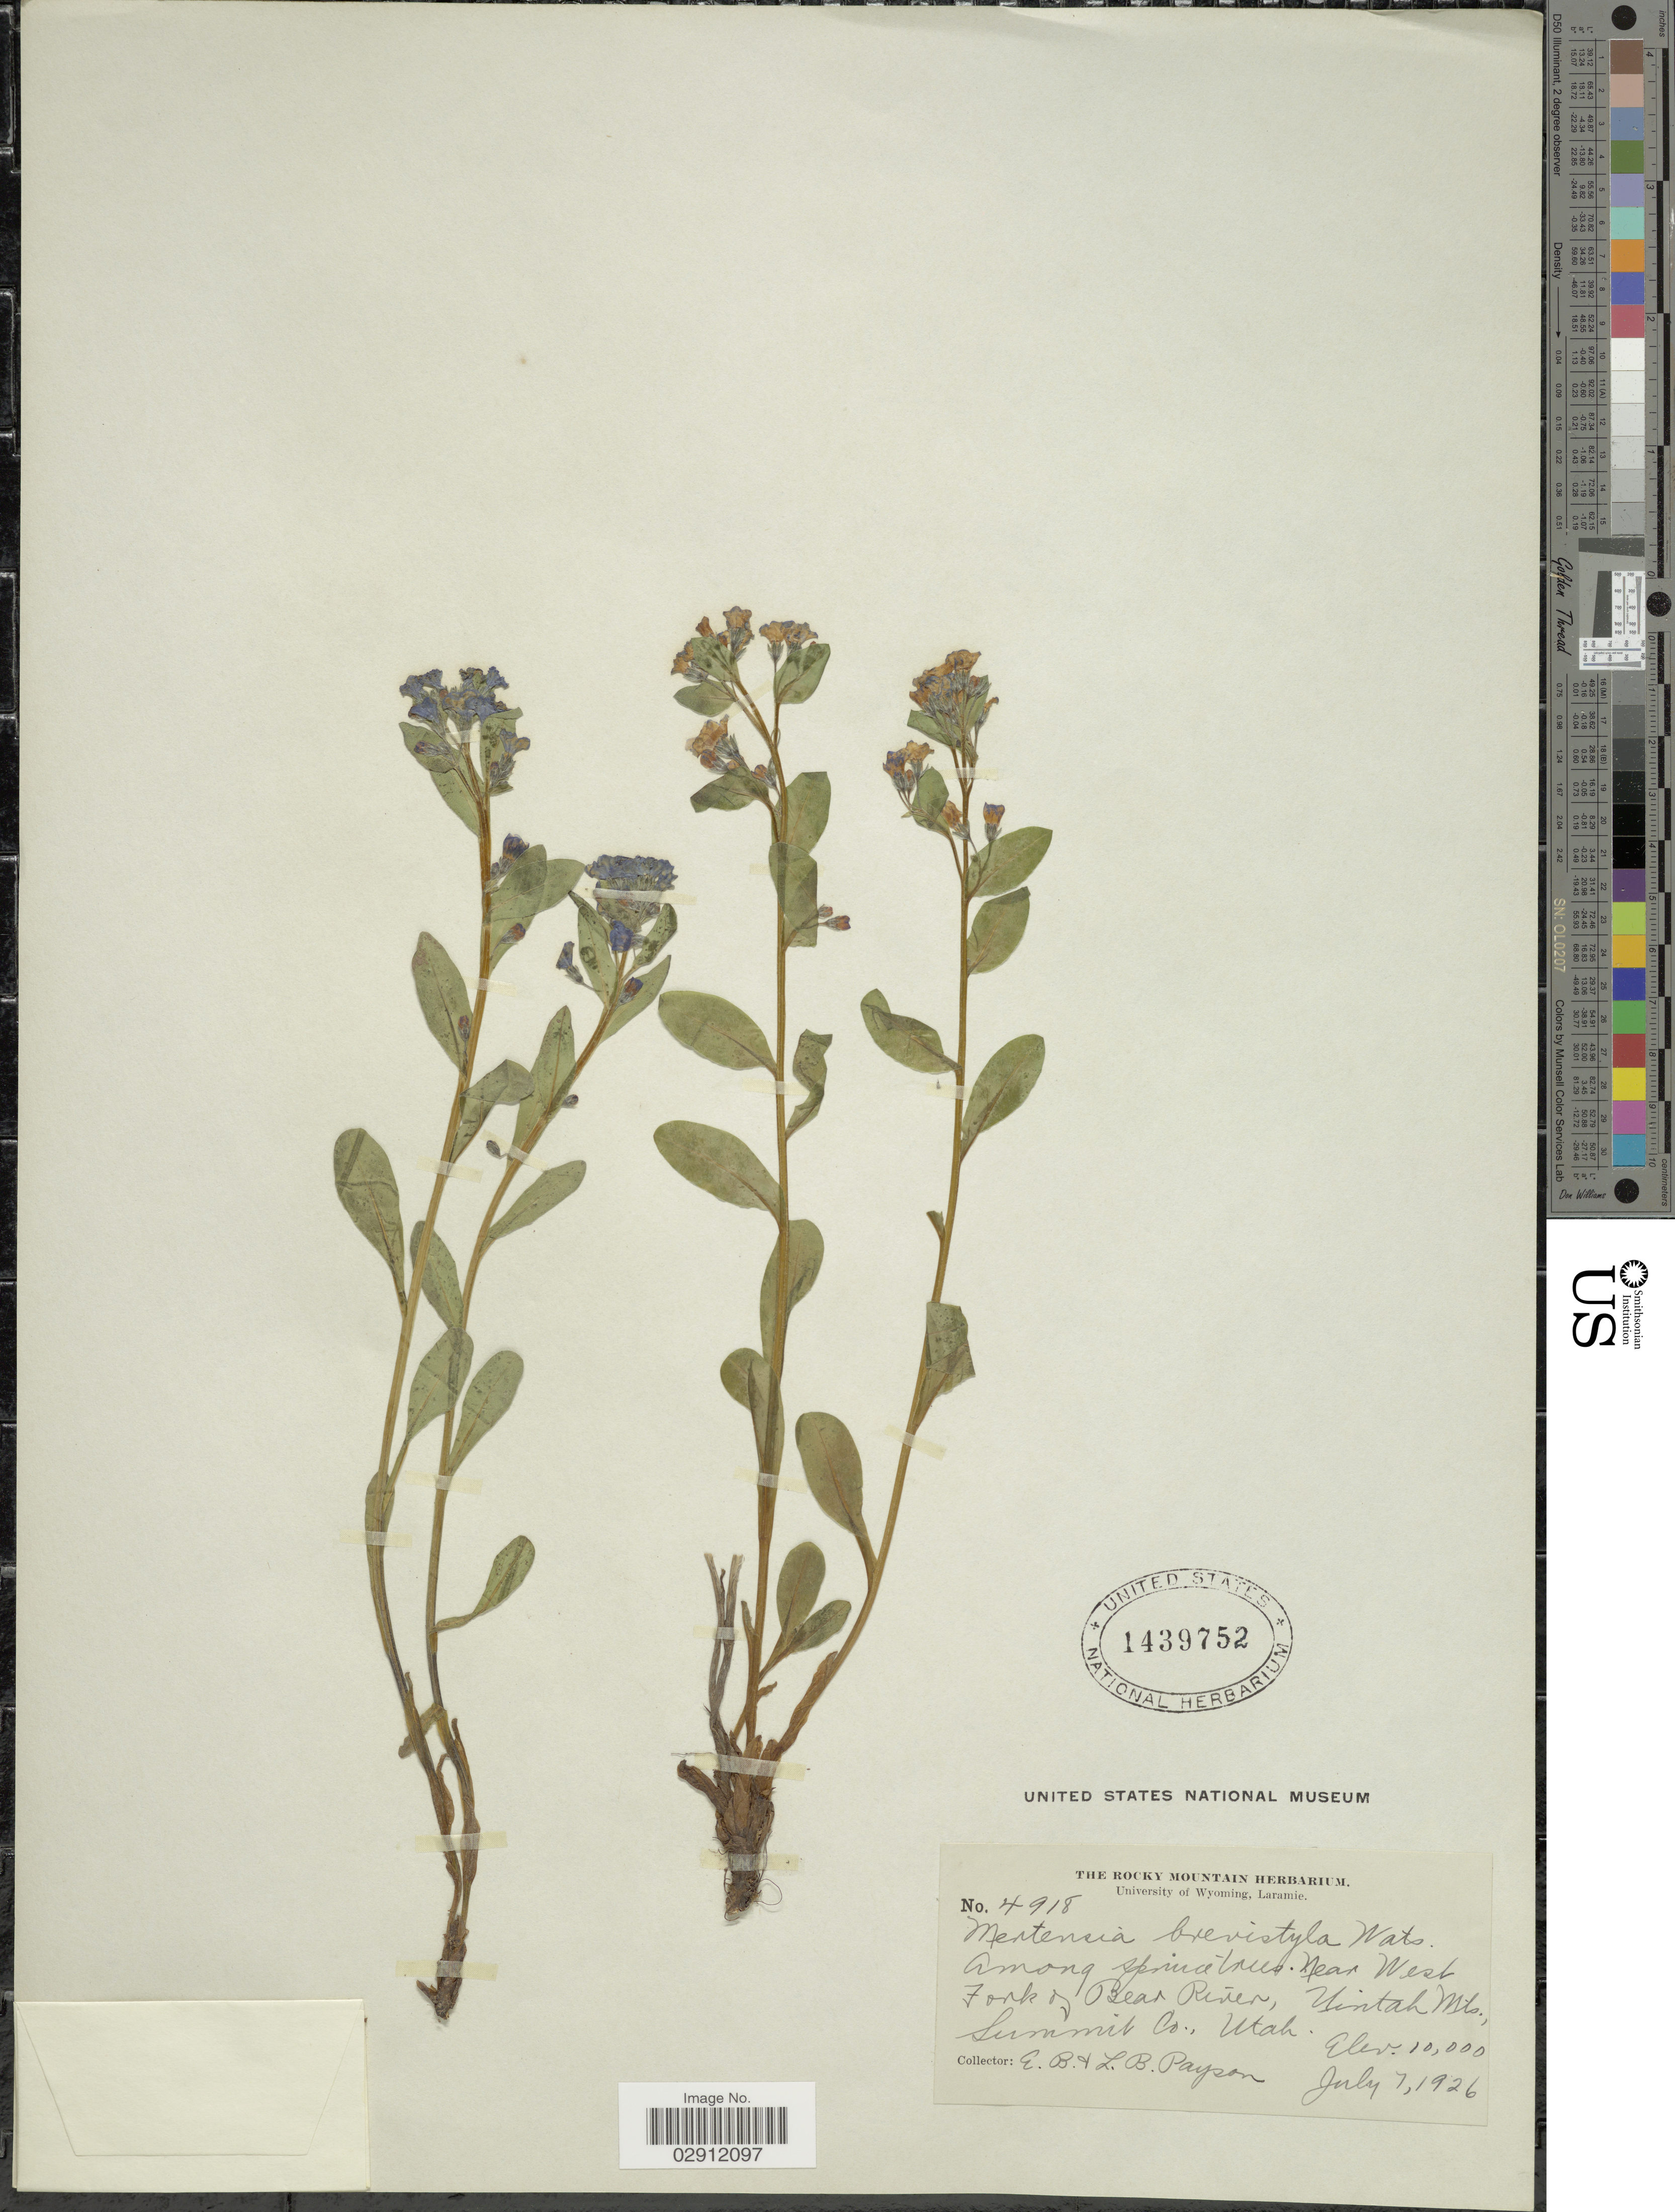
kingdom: Plantae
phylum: Tracheophyta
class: Magnoliopsida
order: Boraginales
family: Boraginaceae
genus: Mertensia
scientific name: Mertensia brevistyla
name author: S. Watson in C. King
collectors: E. B. Payson & L. Payson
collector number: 4918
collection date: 1926-07-07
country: United States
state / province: Utah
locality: Near West Fork of Bear River, Uintah Mts., Summit Co.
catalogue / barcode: US 1439752